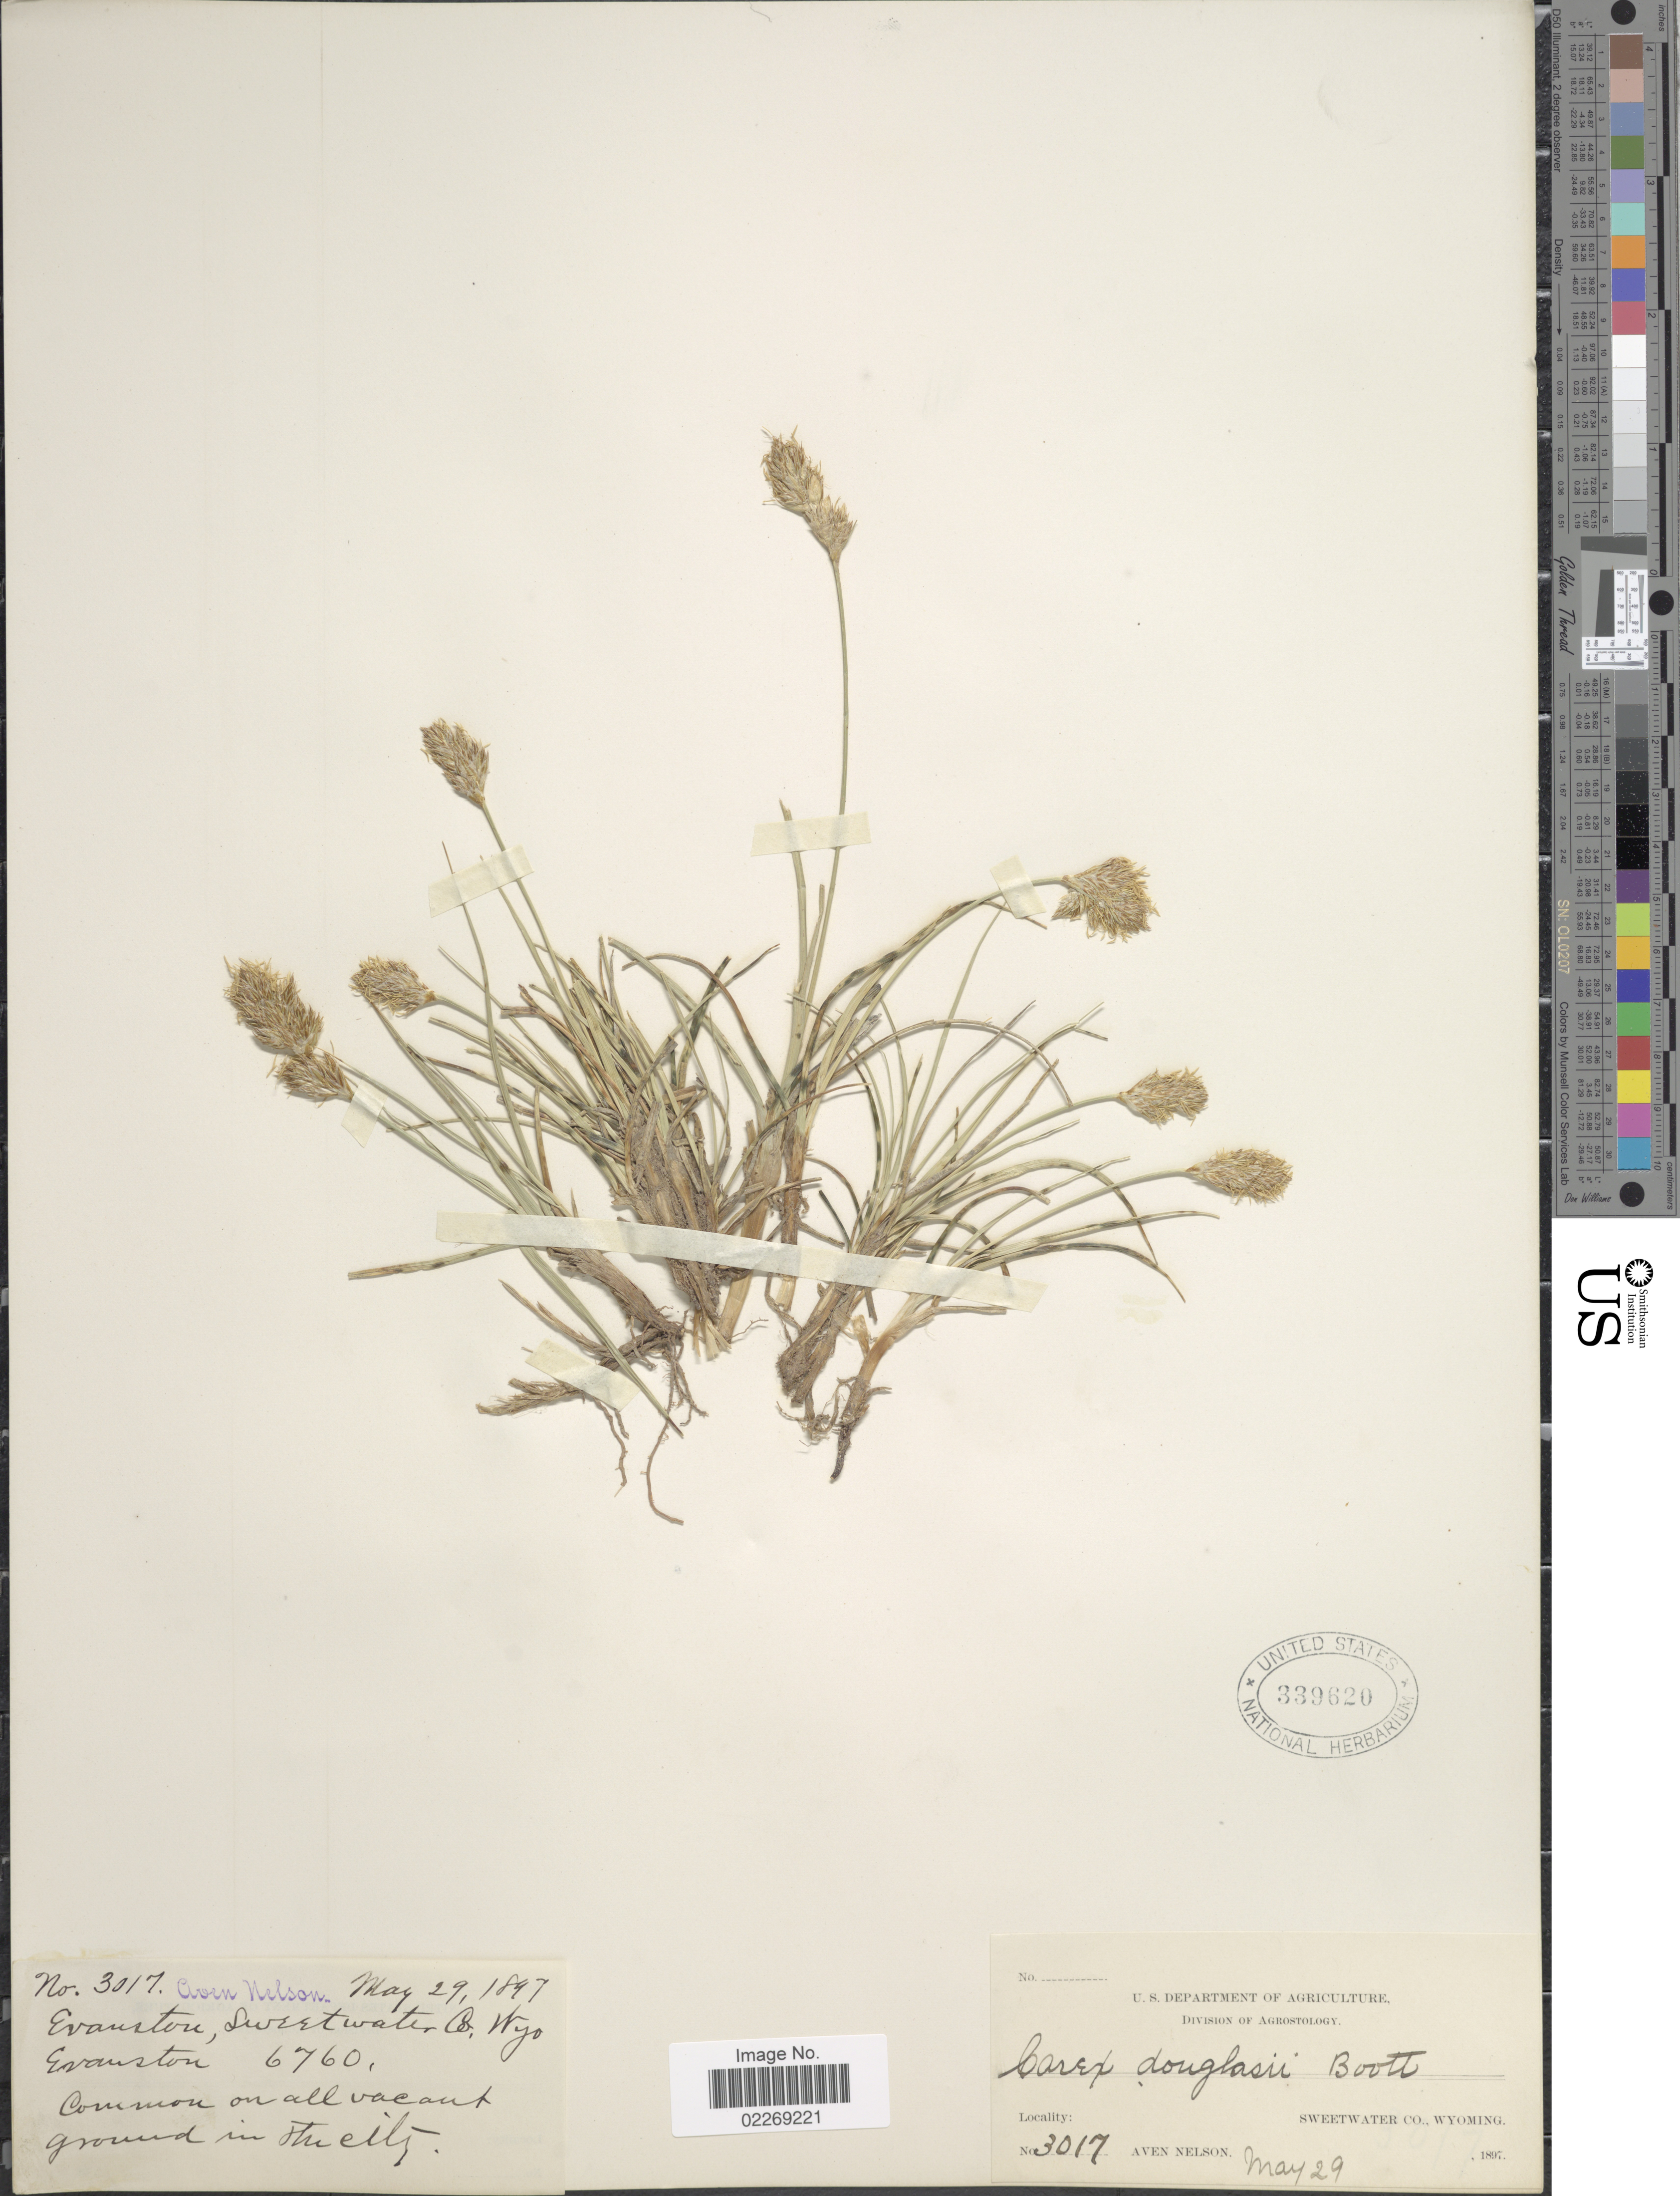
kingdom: Plantae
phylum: Tracheophyta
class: Liliopsida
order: Poales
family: Cyperaceae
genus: Carex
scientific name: Carex douglasii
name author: Boott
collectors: A. Nelson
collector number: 3017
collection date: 1897-05-29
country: United States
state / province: Wyoming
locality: Evanston, Sweetwater Co.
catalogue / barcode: US 339620